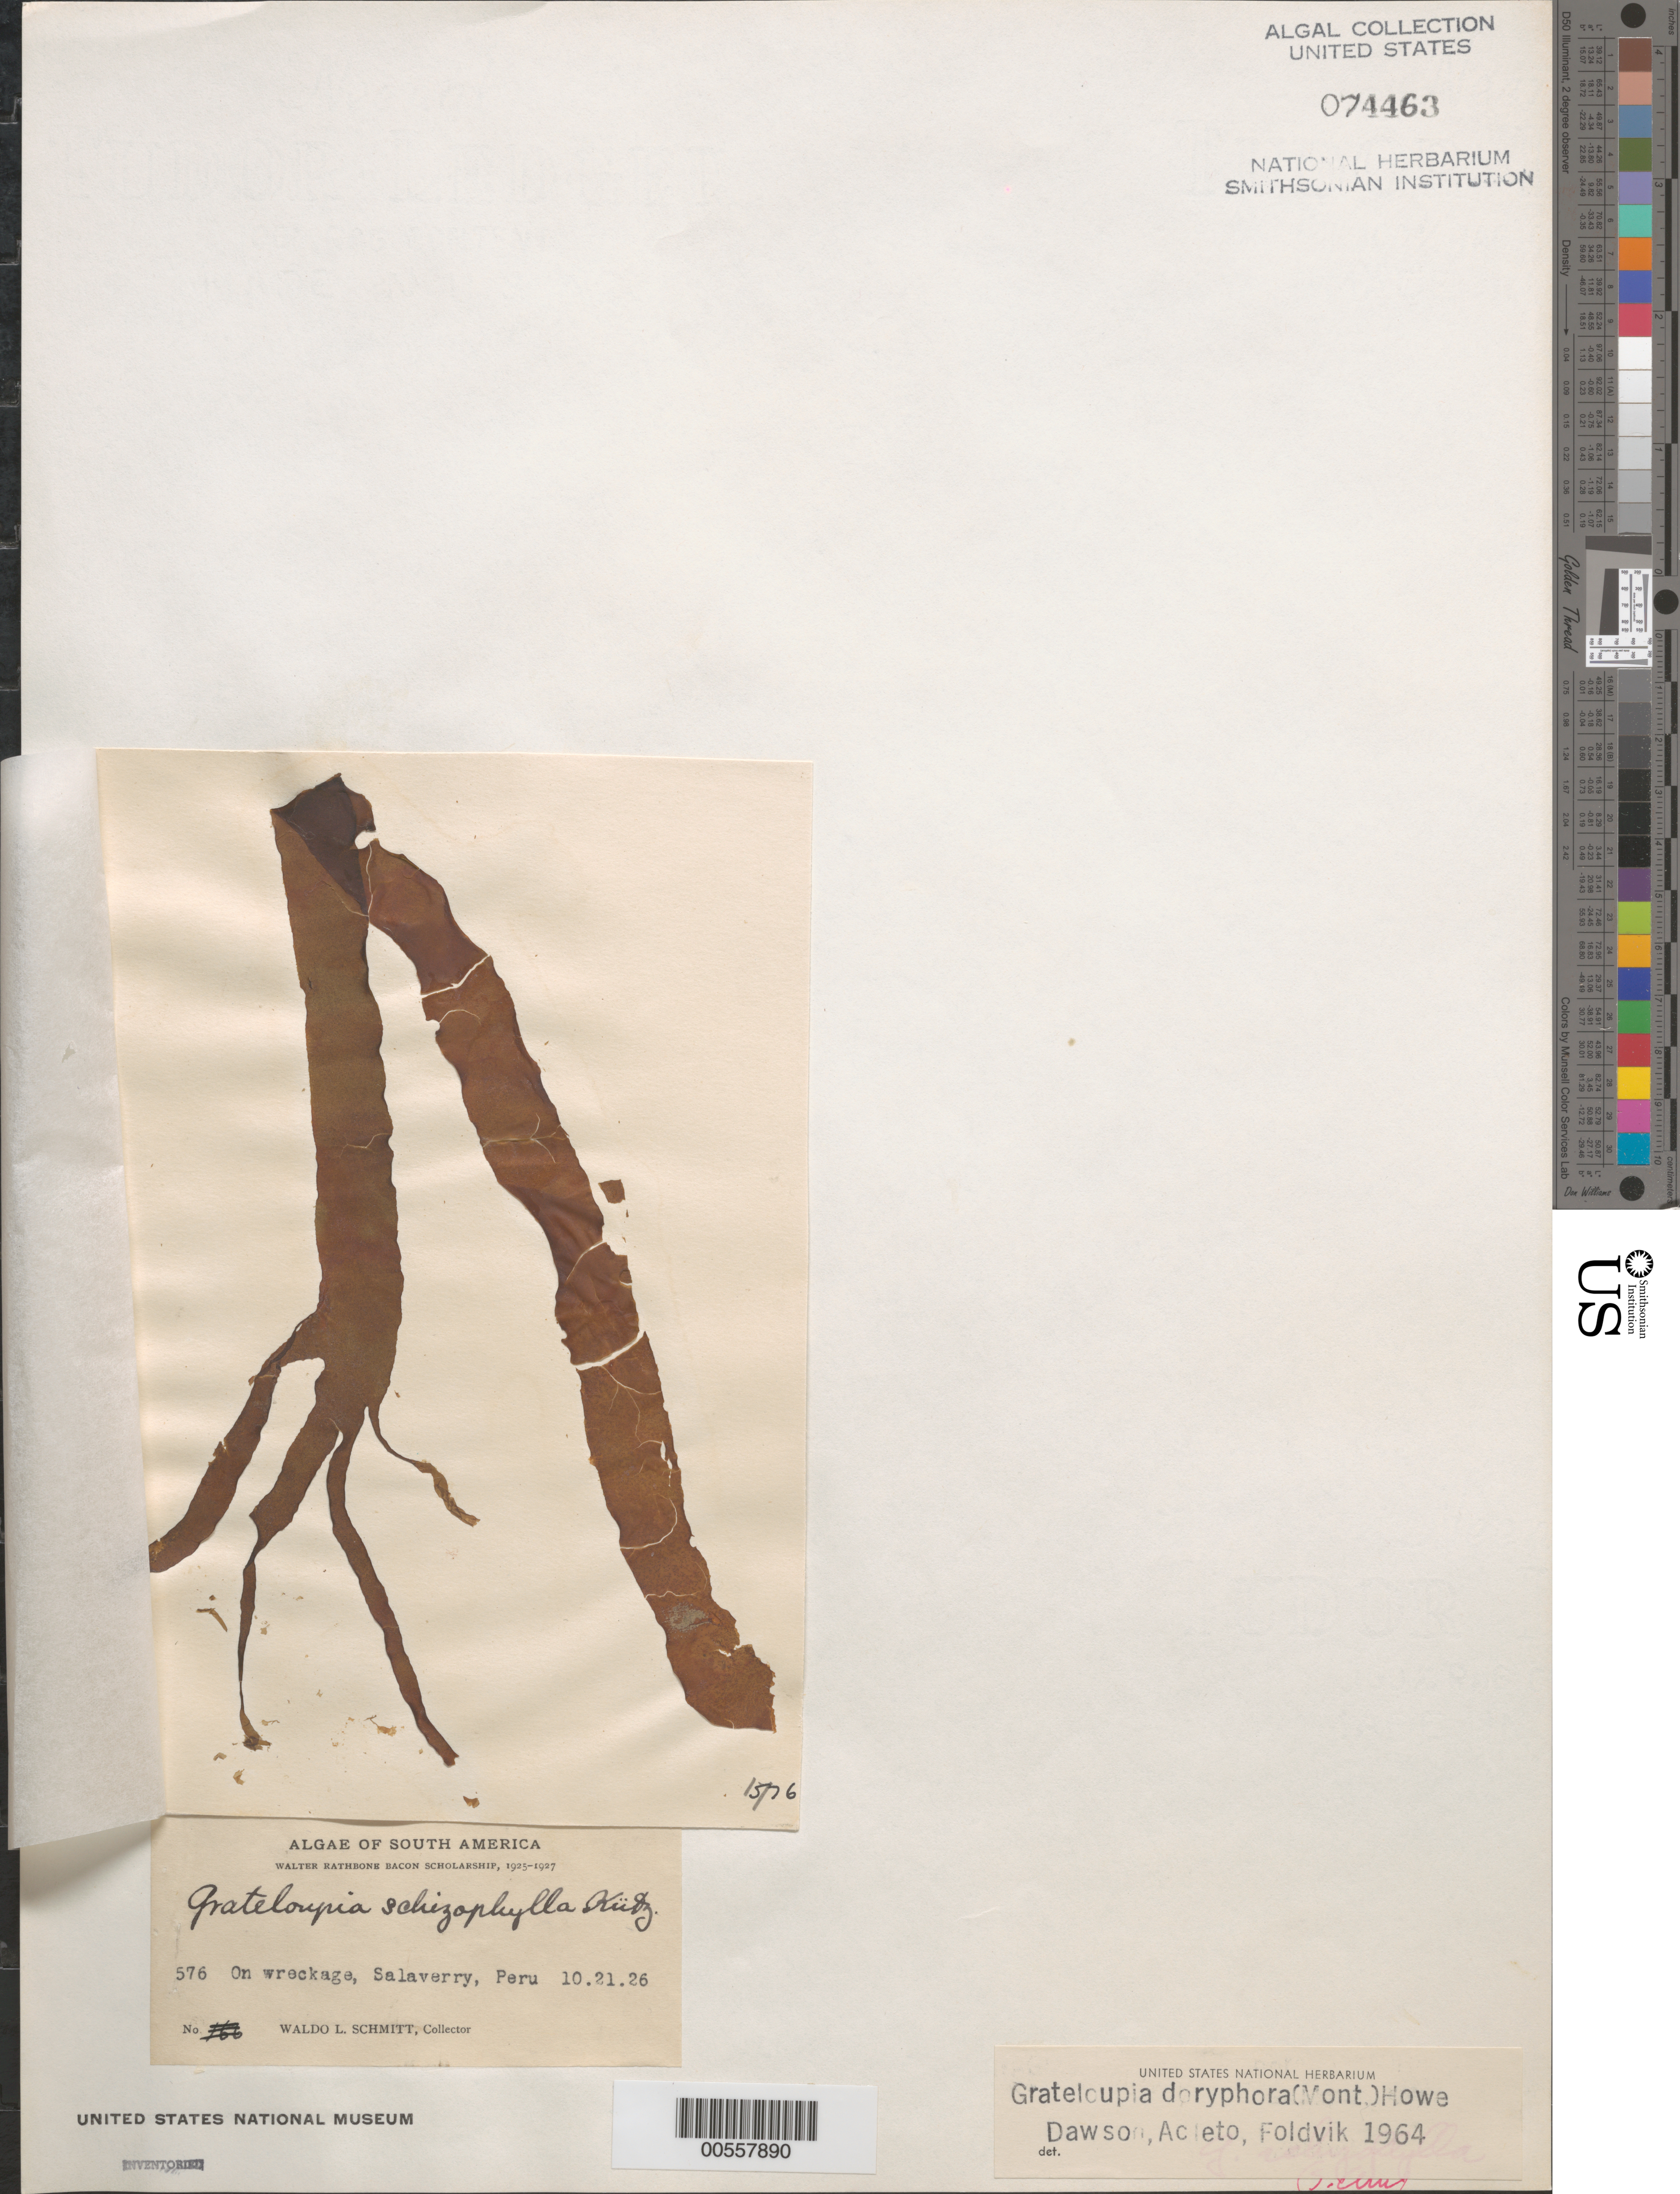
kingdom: Plantae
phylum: Rhodophyta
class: Florideophyceae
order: Halymeniales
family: Halymeniaceae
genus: Grateloupia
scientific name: Grateloupia doryphora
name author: (Mont.) Howe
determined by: Dawson, E. Y.; Acleto O., C.; Foldvik, N.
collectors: W. L. Schmitt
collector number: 576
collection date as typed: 21 Oct 1926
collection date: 1926-10-21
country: Peru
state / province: La Libertad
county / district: Trujillo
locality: Salaverry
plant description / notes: Walter Rathbone Bacon Scholarship, 1925-1927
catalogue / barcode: US 74463